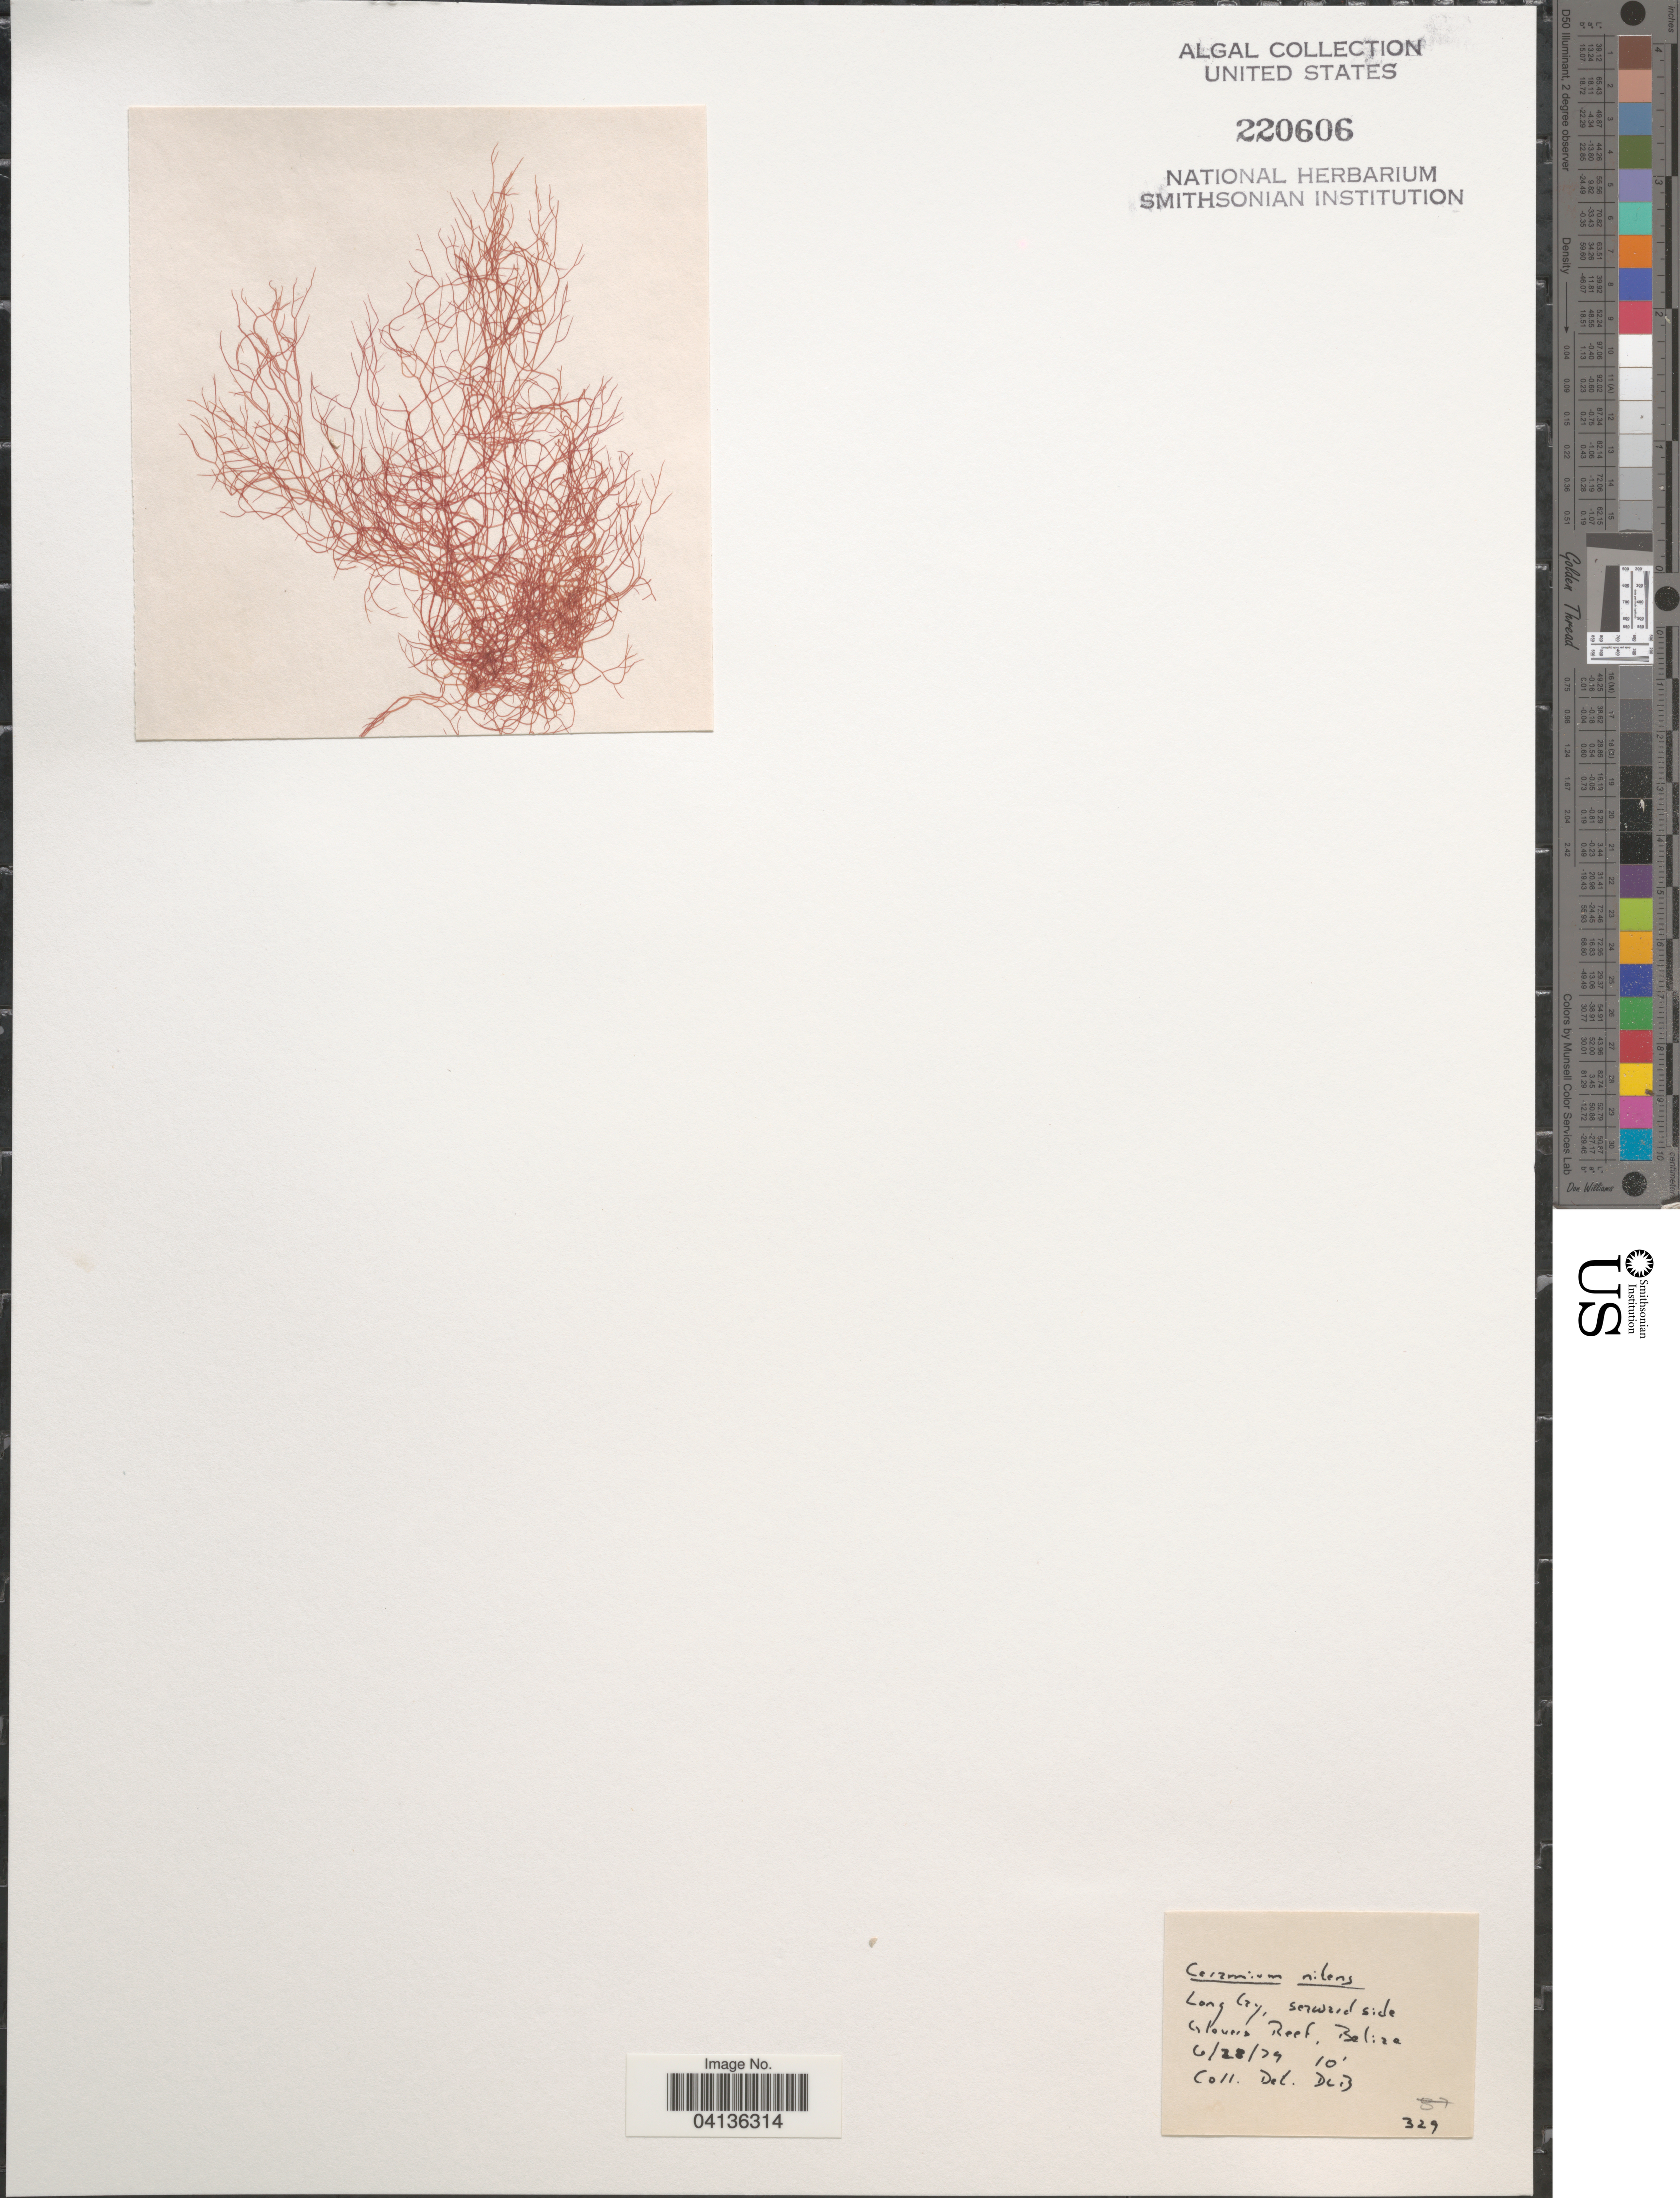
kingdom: Plantae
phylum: Rhodophyta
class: Florideophyceae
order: Ceramiales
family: Ceramiaceae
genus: Ceramium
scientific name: Ceramium nitens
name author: (C. Agardh) J. Agardh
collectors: D. L. B.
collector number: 329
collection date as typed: Transcribed d/m/y: 28/6/79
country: Belize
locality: Long Cay, seaward side. Glovers Reef.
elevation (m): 3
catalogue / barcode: US 220606